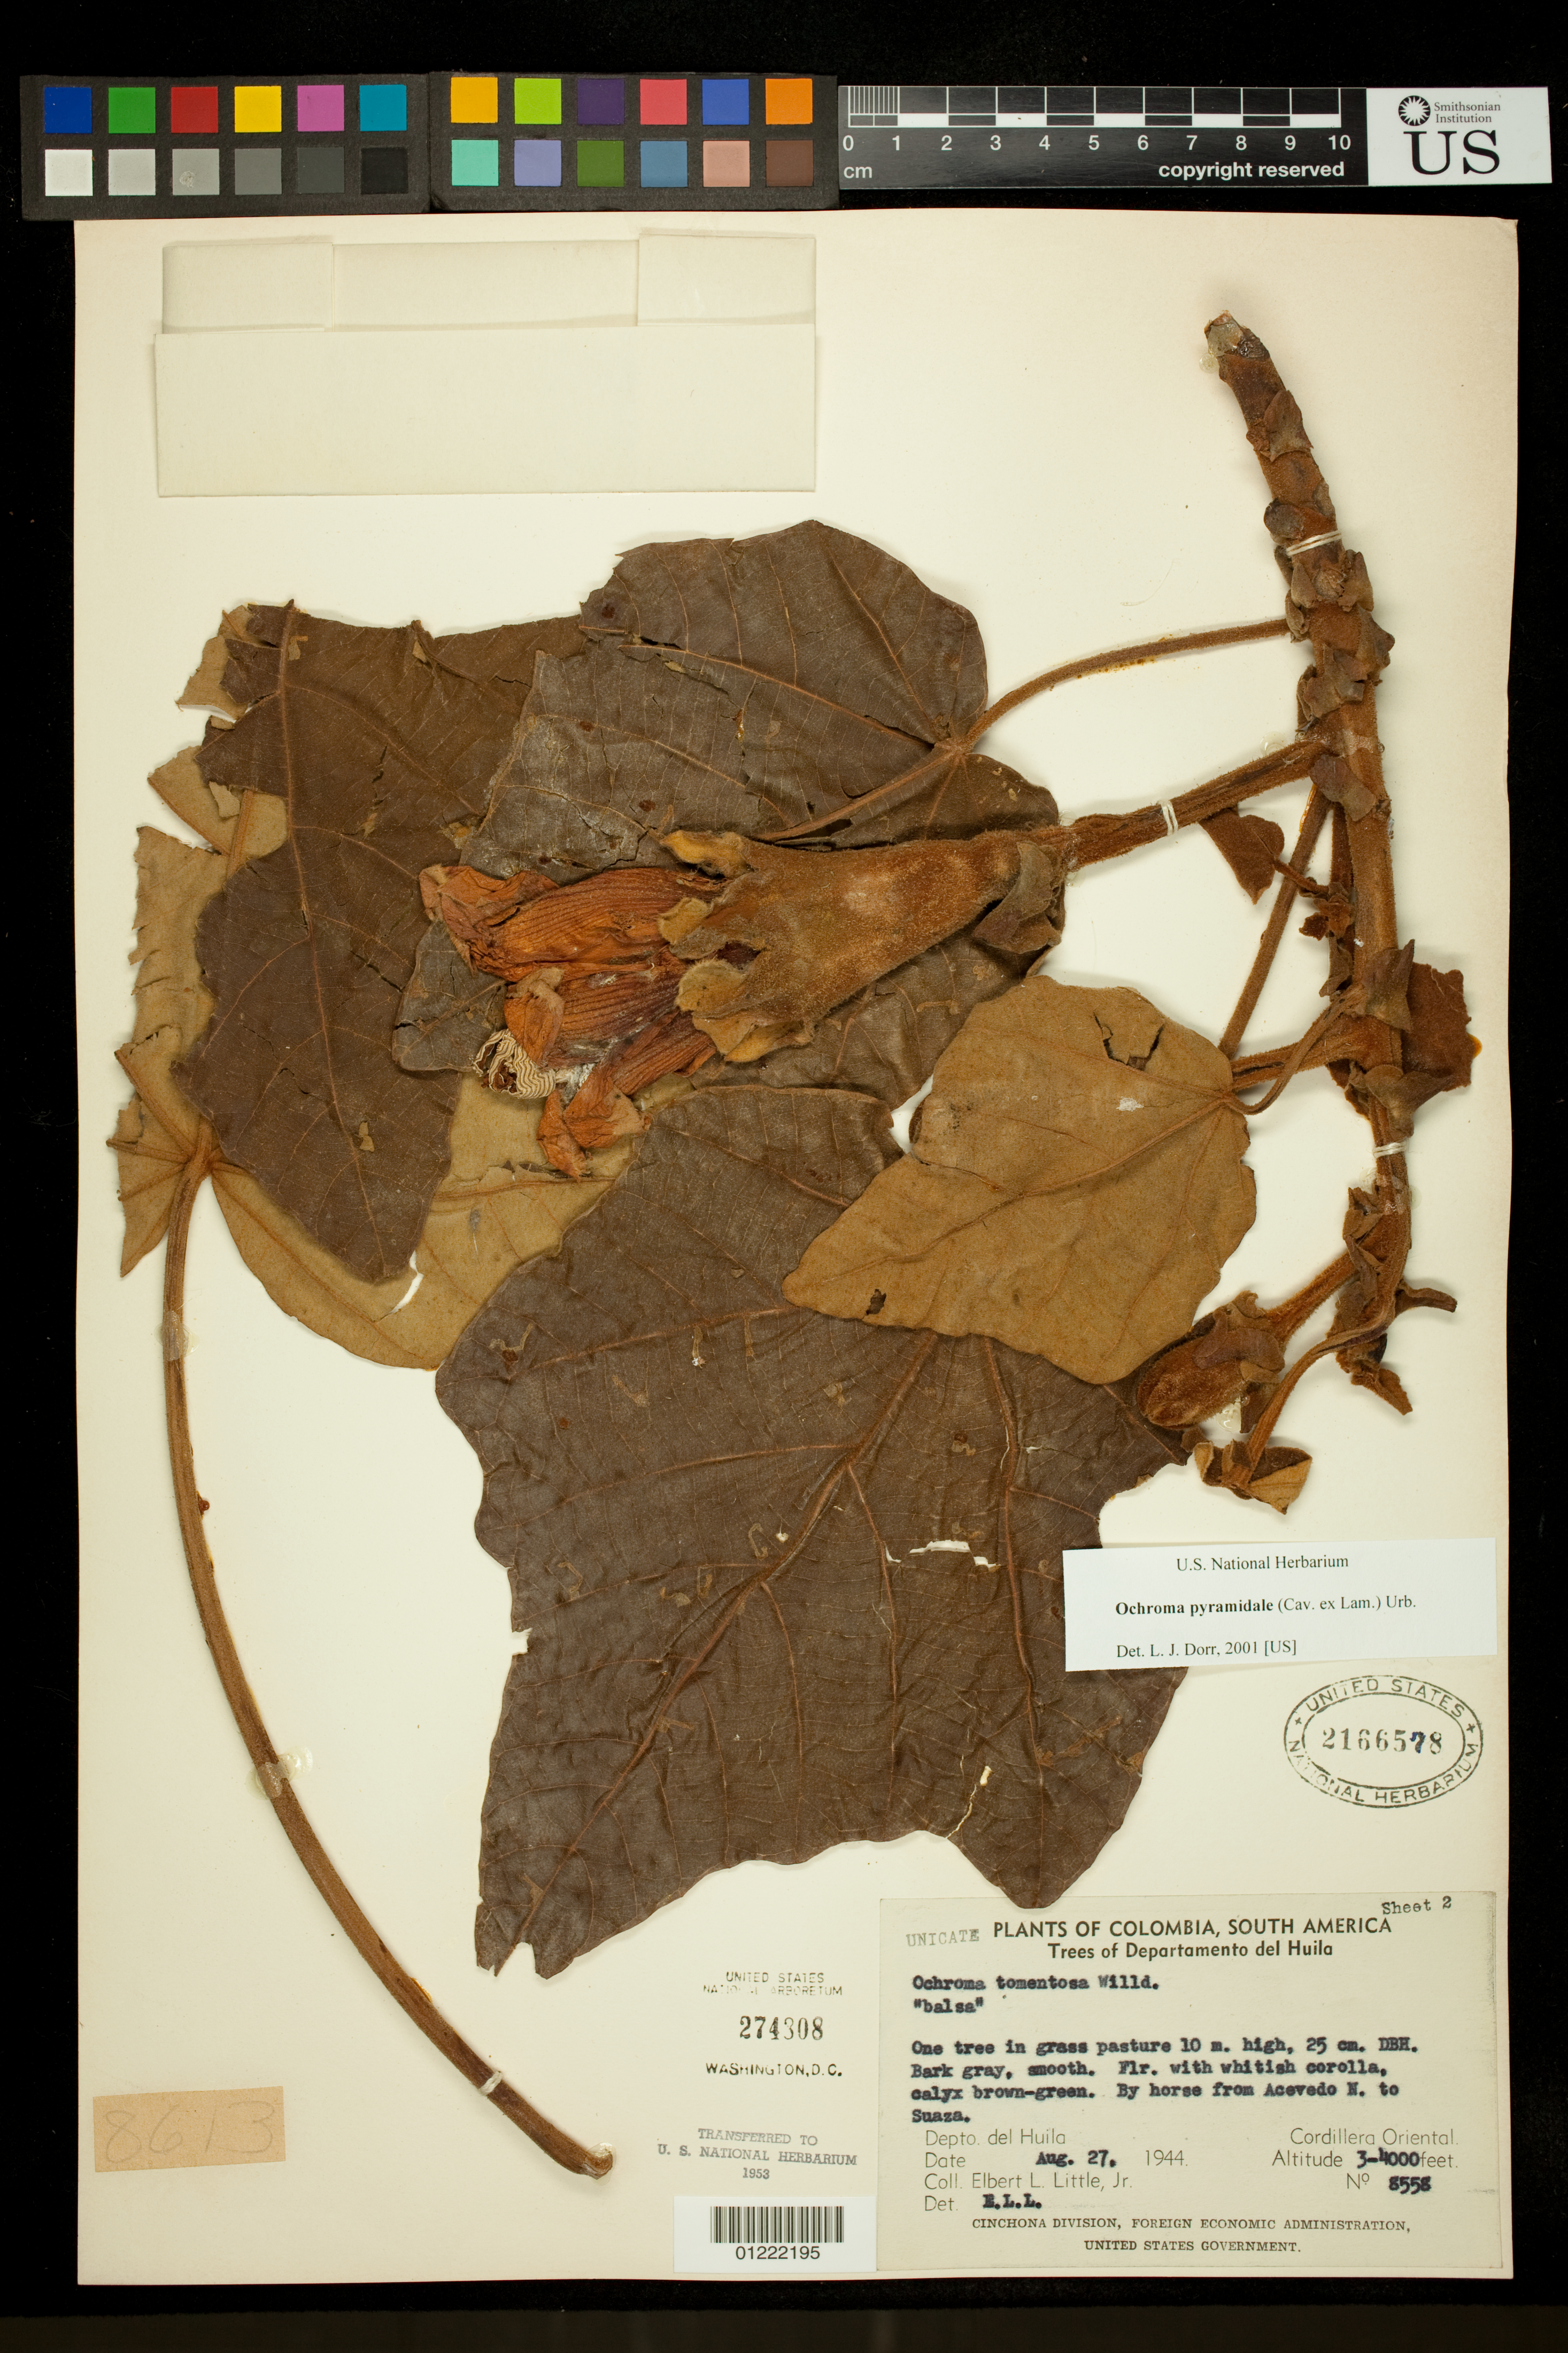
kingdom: Plantae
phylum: Tracheophyta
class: Magnoliopsida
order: Malvales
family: Malvaceae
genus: Ochroma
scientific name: Ochroma pyramidale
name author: (Cav. ex Lam.) Urb.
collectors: E. L. Little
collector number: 8558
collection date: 1944-08-27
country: Colombia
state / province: Huila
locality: Cordillera Oriental, by horse from Acevedo N. to Suaza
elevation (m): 914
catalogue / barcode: US 2166578